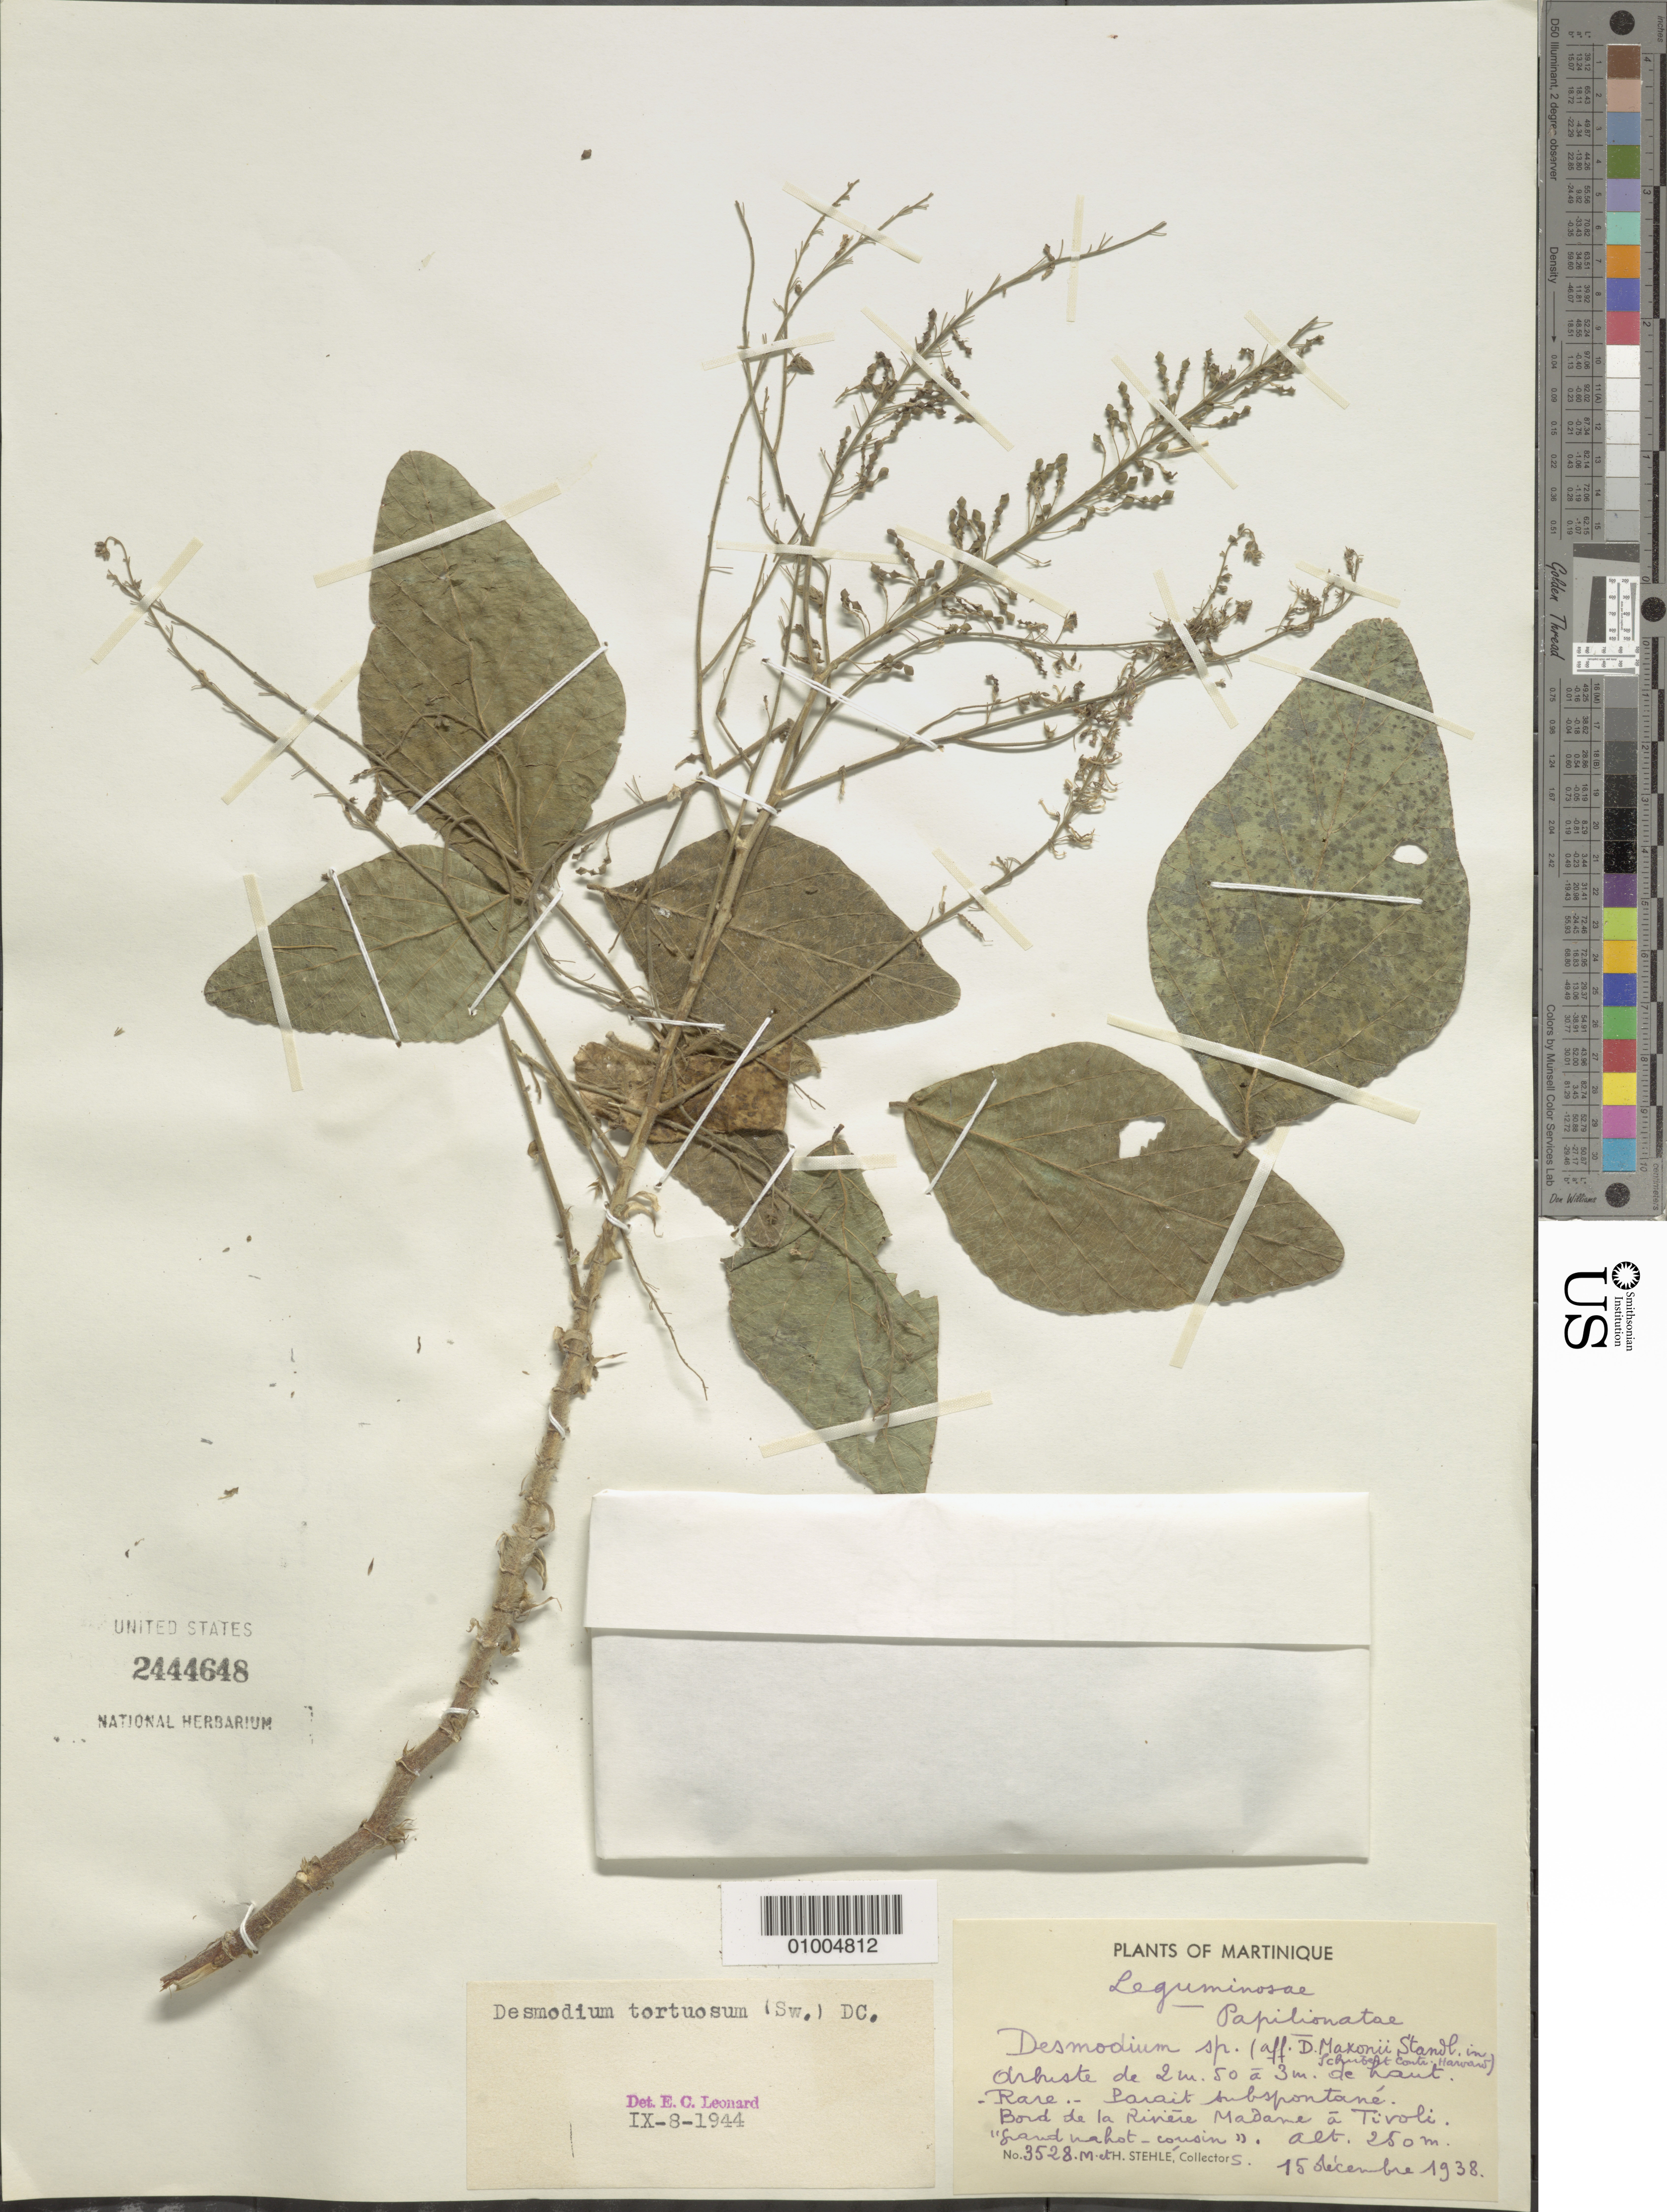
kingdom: Plantae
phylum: Tracheophyta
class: Magnoliopsida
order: Fabales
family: Fabaceae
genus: Desmodium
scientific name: Desmodium tortuosum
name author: (Sw.) DC.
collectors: H. Stehlé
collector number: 3528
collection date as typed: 15 Dec 1938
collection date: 1938-12-15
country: Martinique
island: Martinique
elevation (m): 250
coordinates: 0 N, 0 E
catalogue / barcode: US 2444648